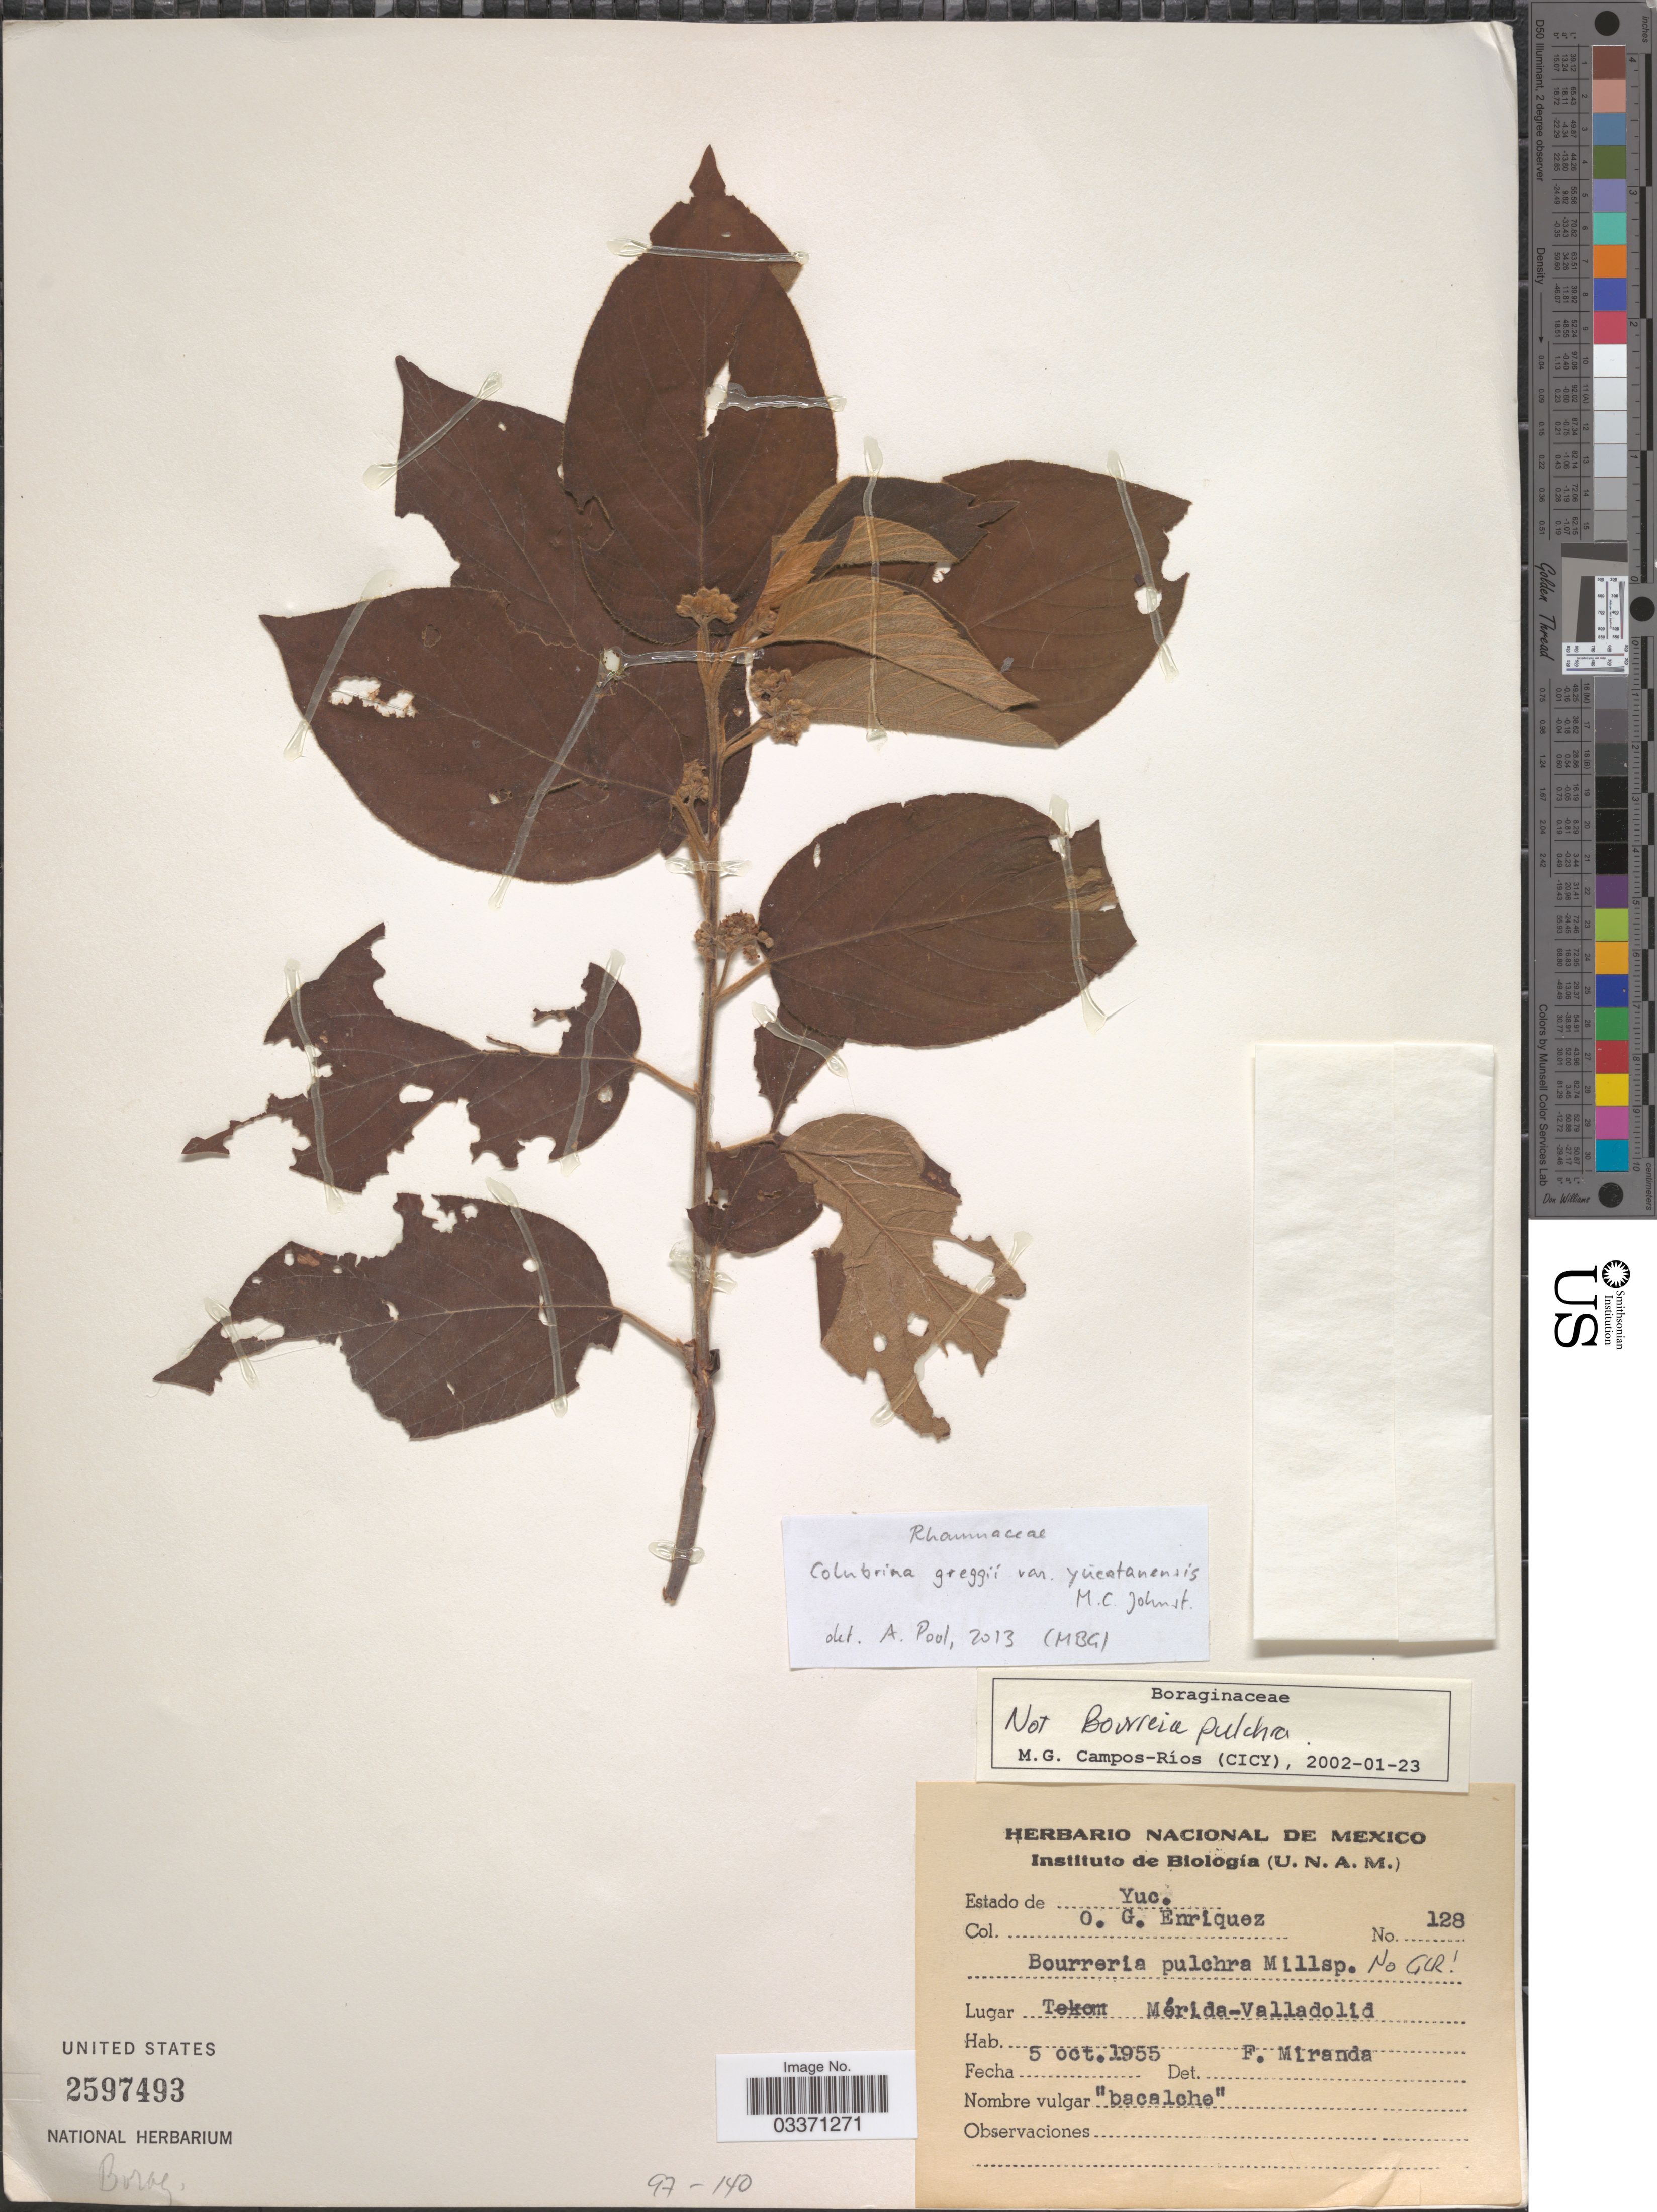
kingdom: Plantae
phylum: Tracheophyta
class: Magnoliopsida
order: Rosales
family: Rhamnaceae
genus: Colubrina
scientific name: Colubrina greggii var. yucatanensis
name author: M.C. Johnst.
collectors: O. Enriquez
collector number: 128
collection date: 1955-10-05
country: Mexico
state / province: Yucatán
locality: Mérida-Valladolid.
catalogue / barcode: US 2597493